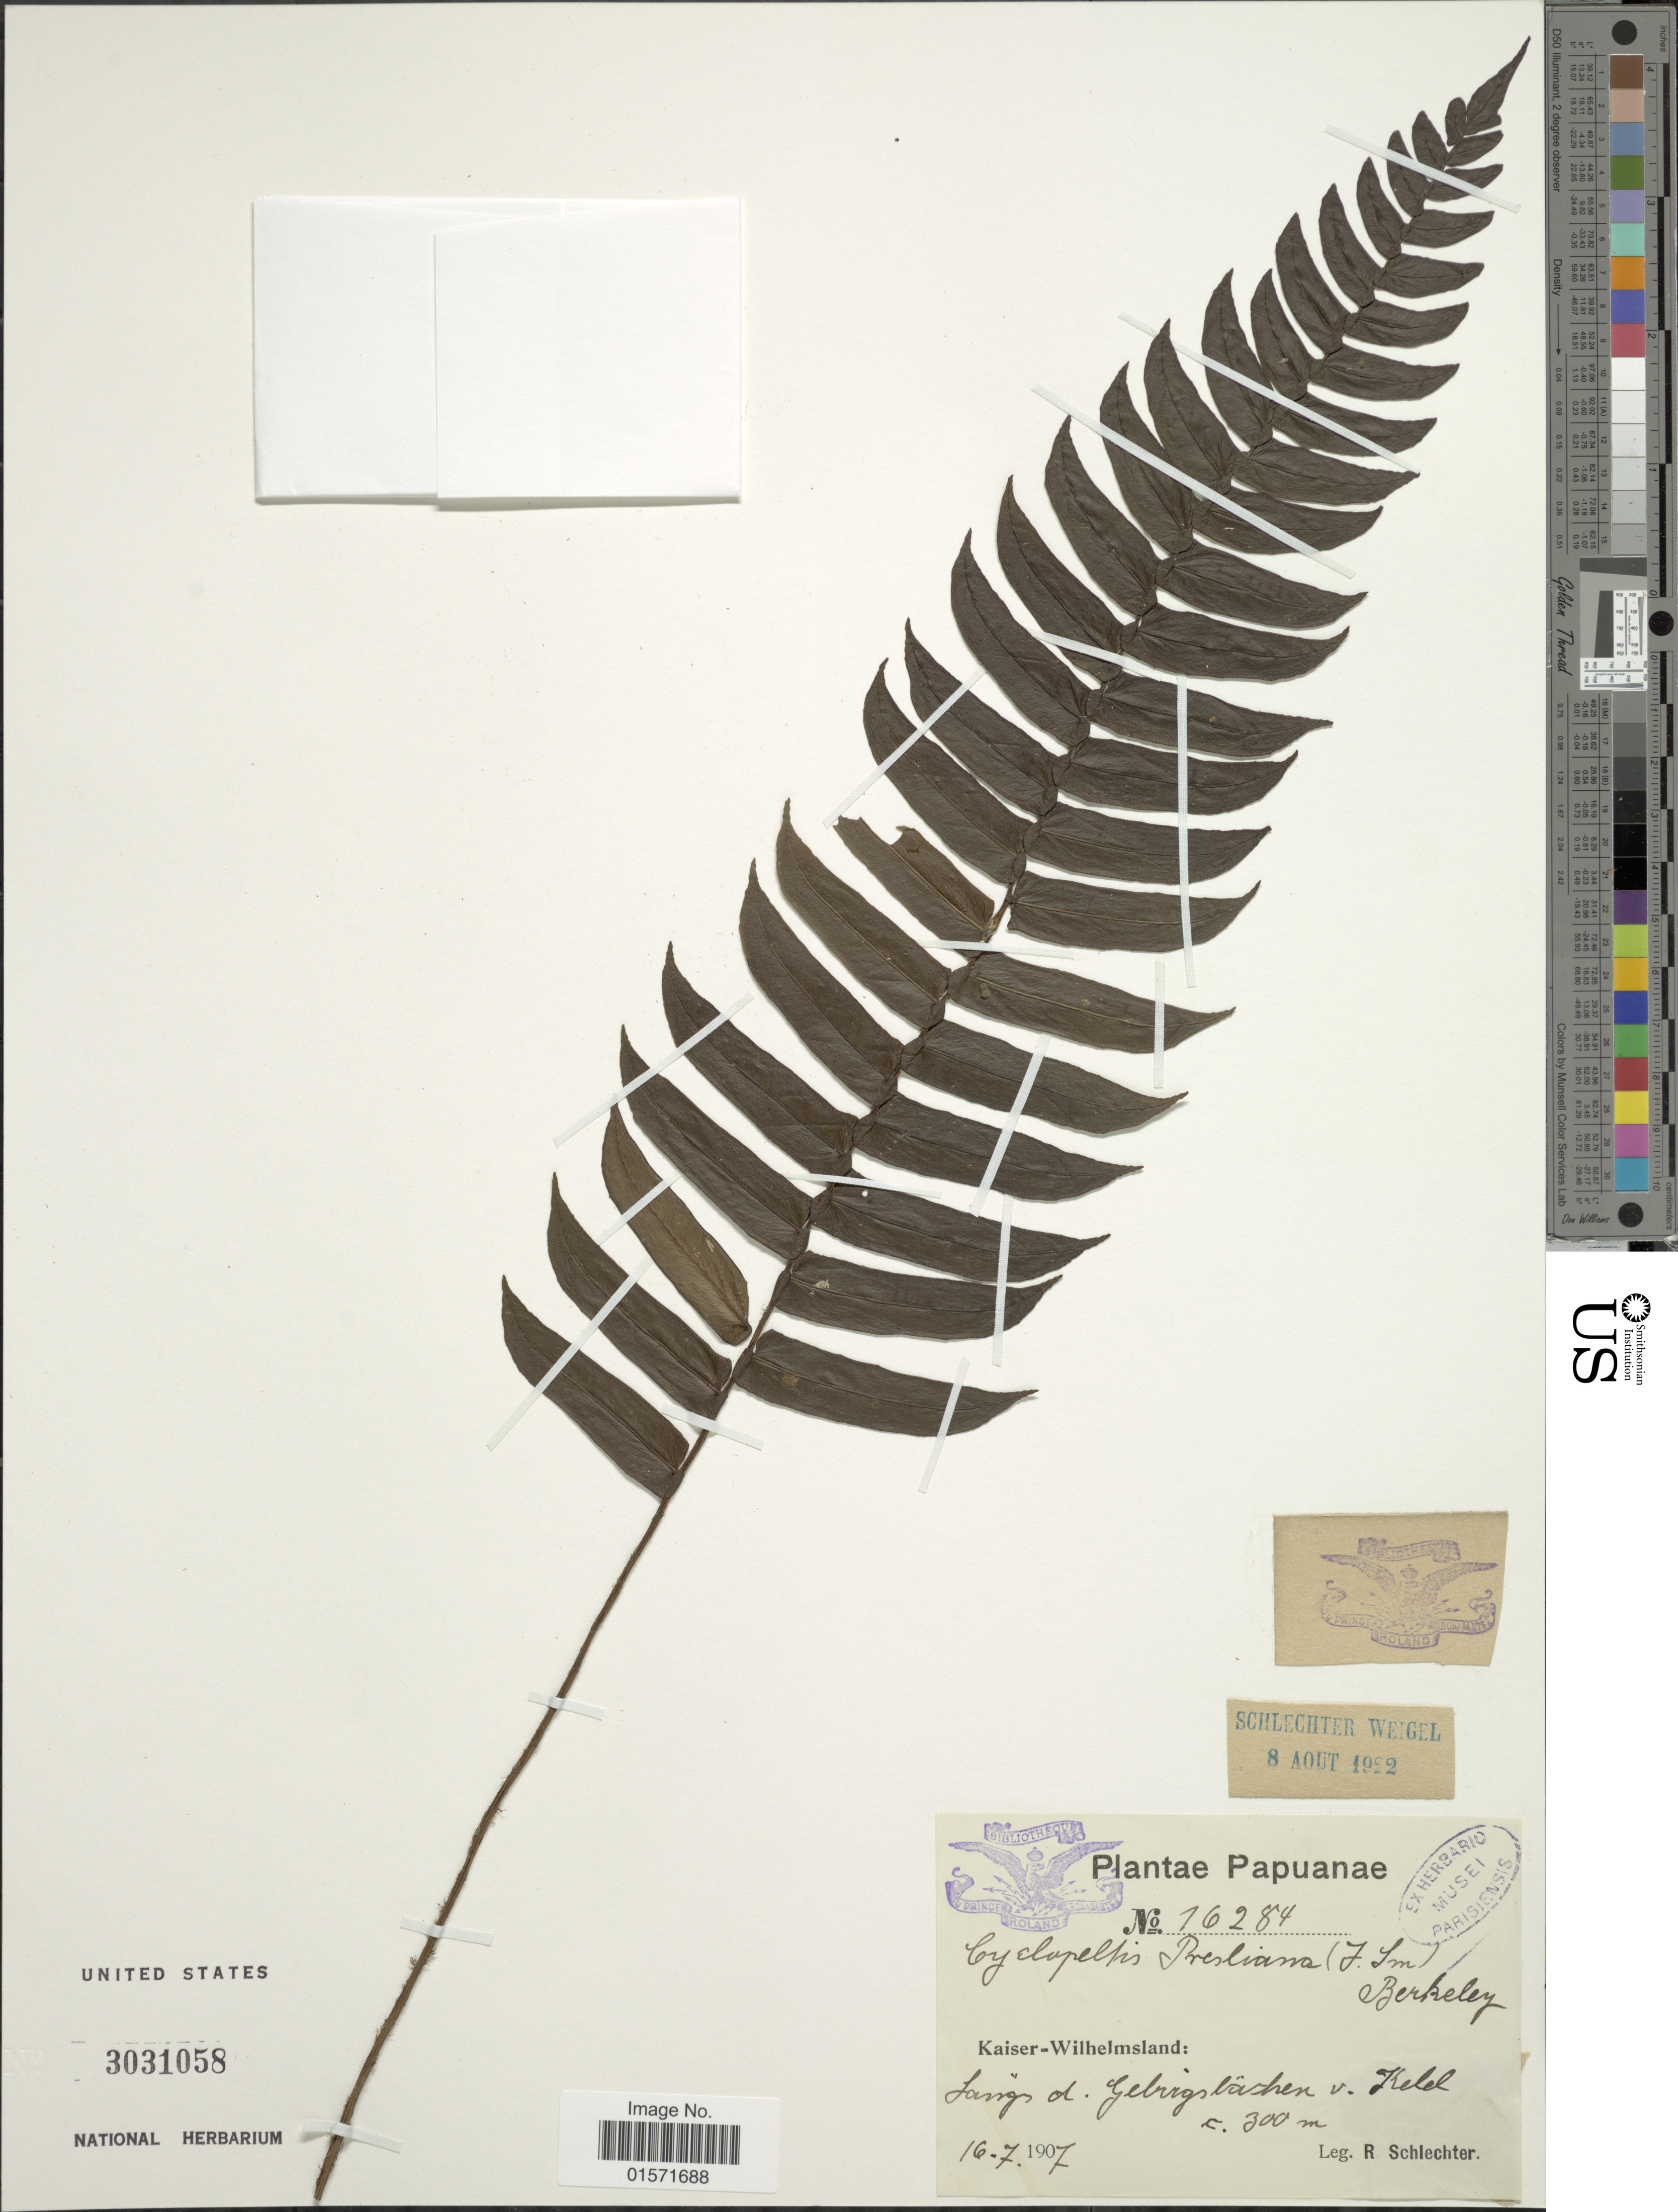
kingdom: Plantae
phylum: Tracheophyta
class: Polypodiopsida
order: Polypodiales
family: Lomariopsidaceae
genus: Cyclopeltis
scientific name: Cyclopeltis presliana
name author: (Mett.) Berkeley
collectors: F. R. R. Schlechter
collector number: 16284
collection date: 1907-07-16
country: Papua New Guinea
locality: Kaiser-Wilhelmsland. Langs d gebirgebachen v. Kelel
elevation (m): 300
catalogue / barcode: US 3031058